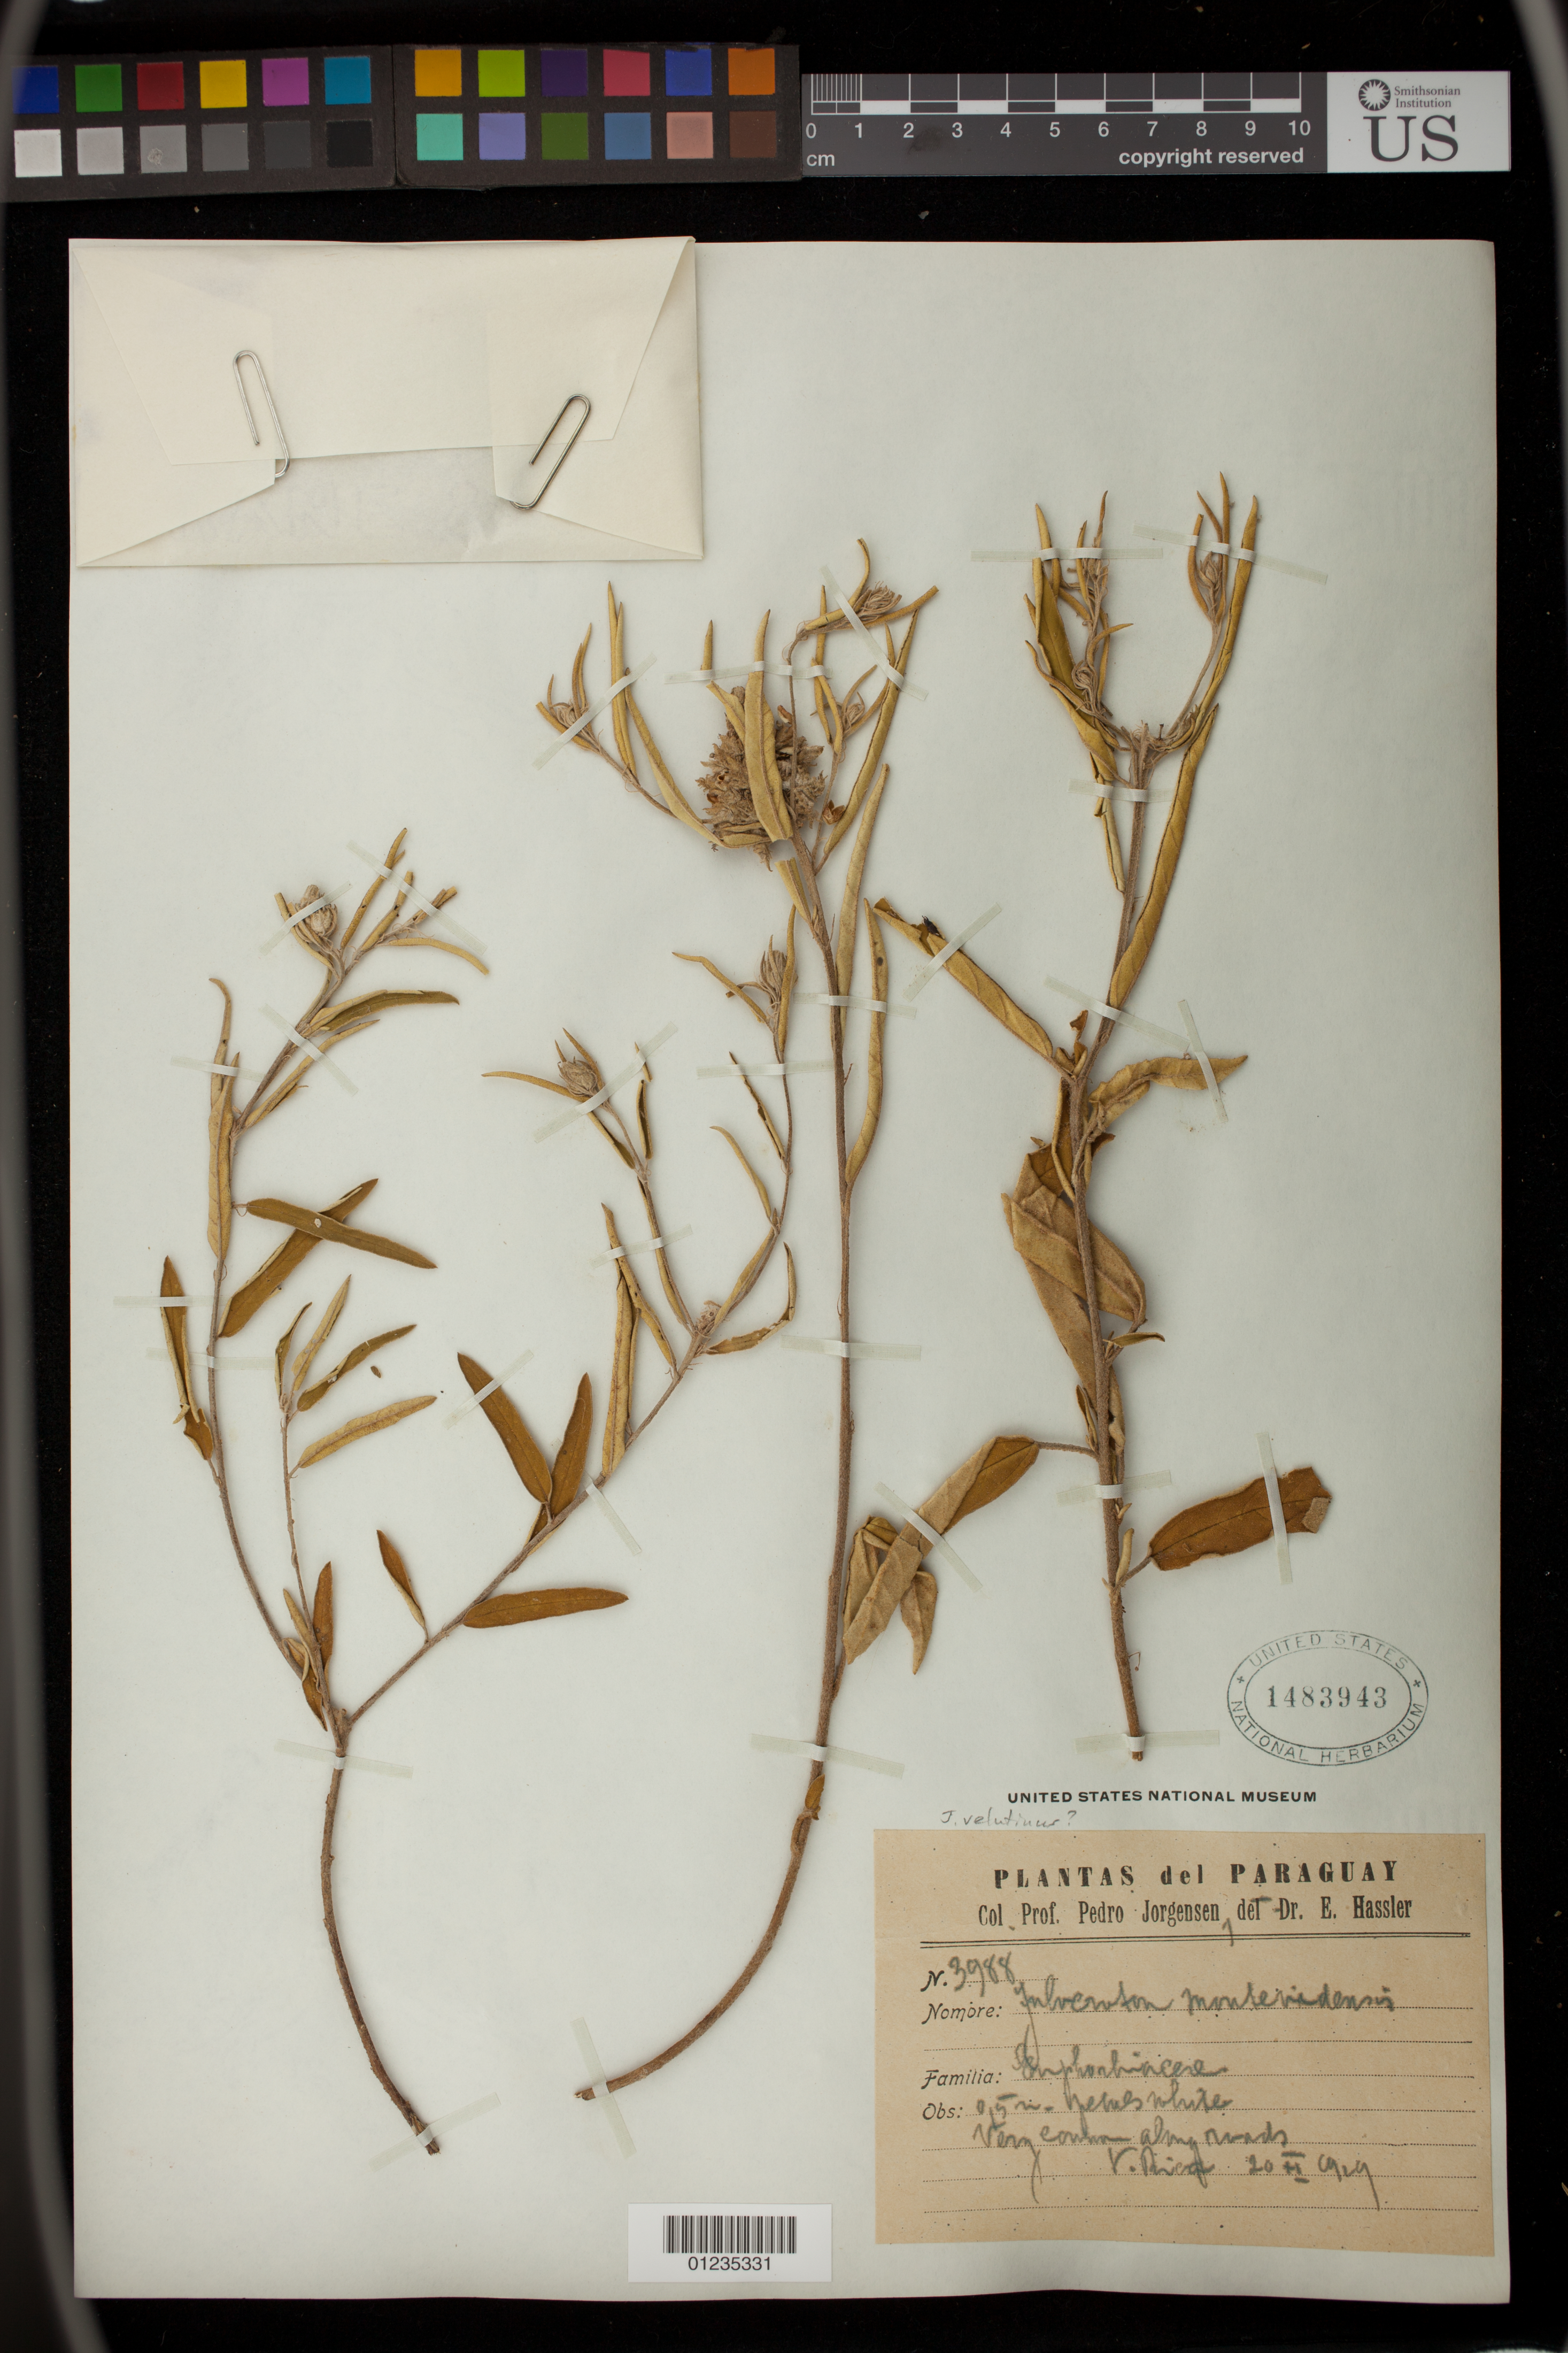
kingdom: Plantae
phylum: Tracheophyta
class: Magnoliopsida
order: Malpighiales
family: Euphorbiaceae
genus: Julocroton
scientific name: Julocroton velutinus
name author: (Chodat & Hassl.) Croizat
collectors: P. M. Jørgensen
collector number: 3988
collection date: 1929-11-20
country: Paraguay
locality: V. Riveras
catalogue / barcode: US 1483943